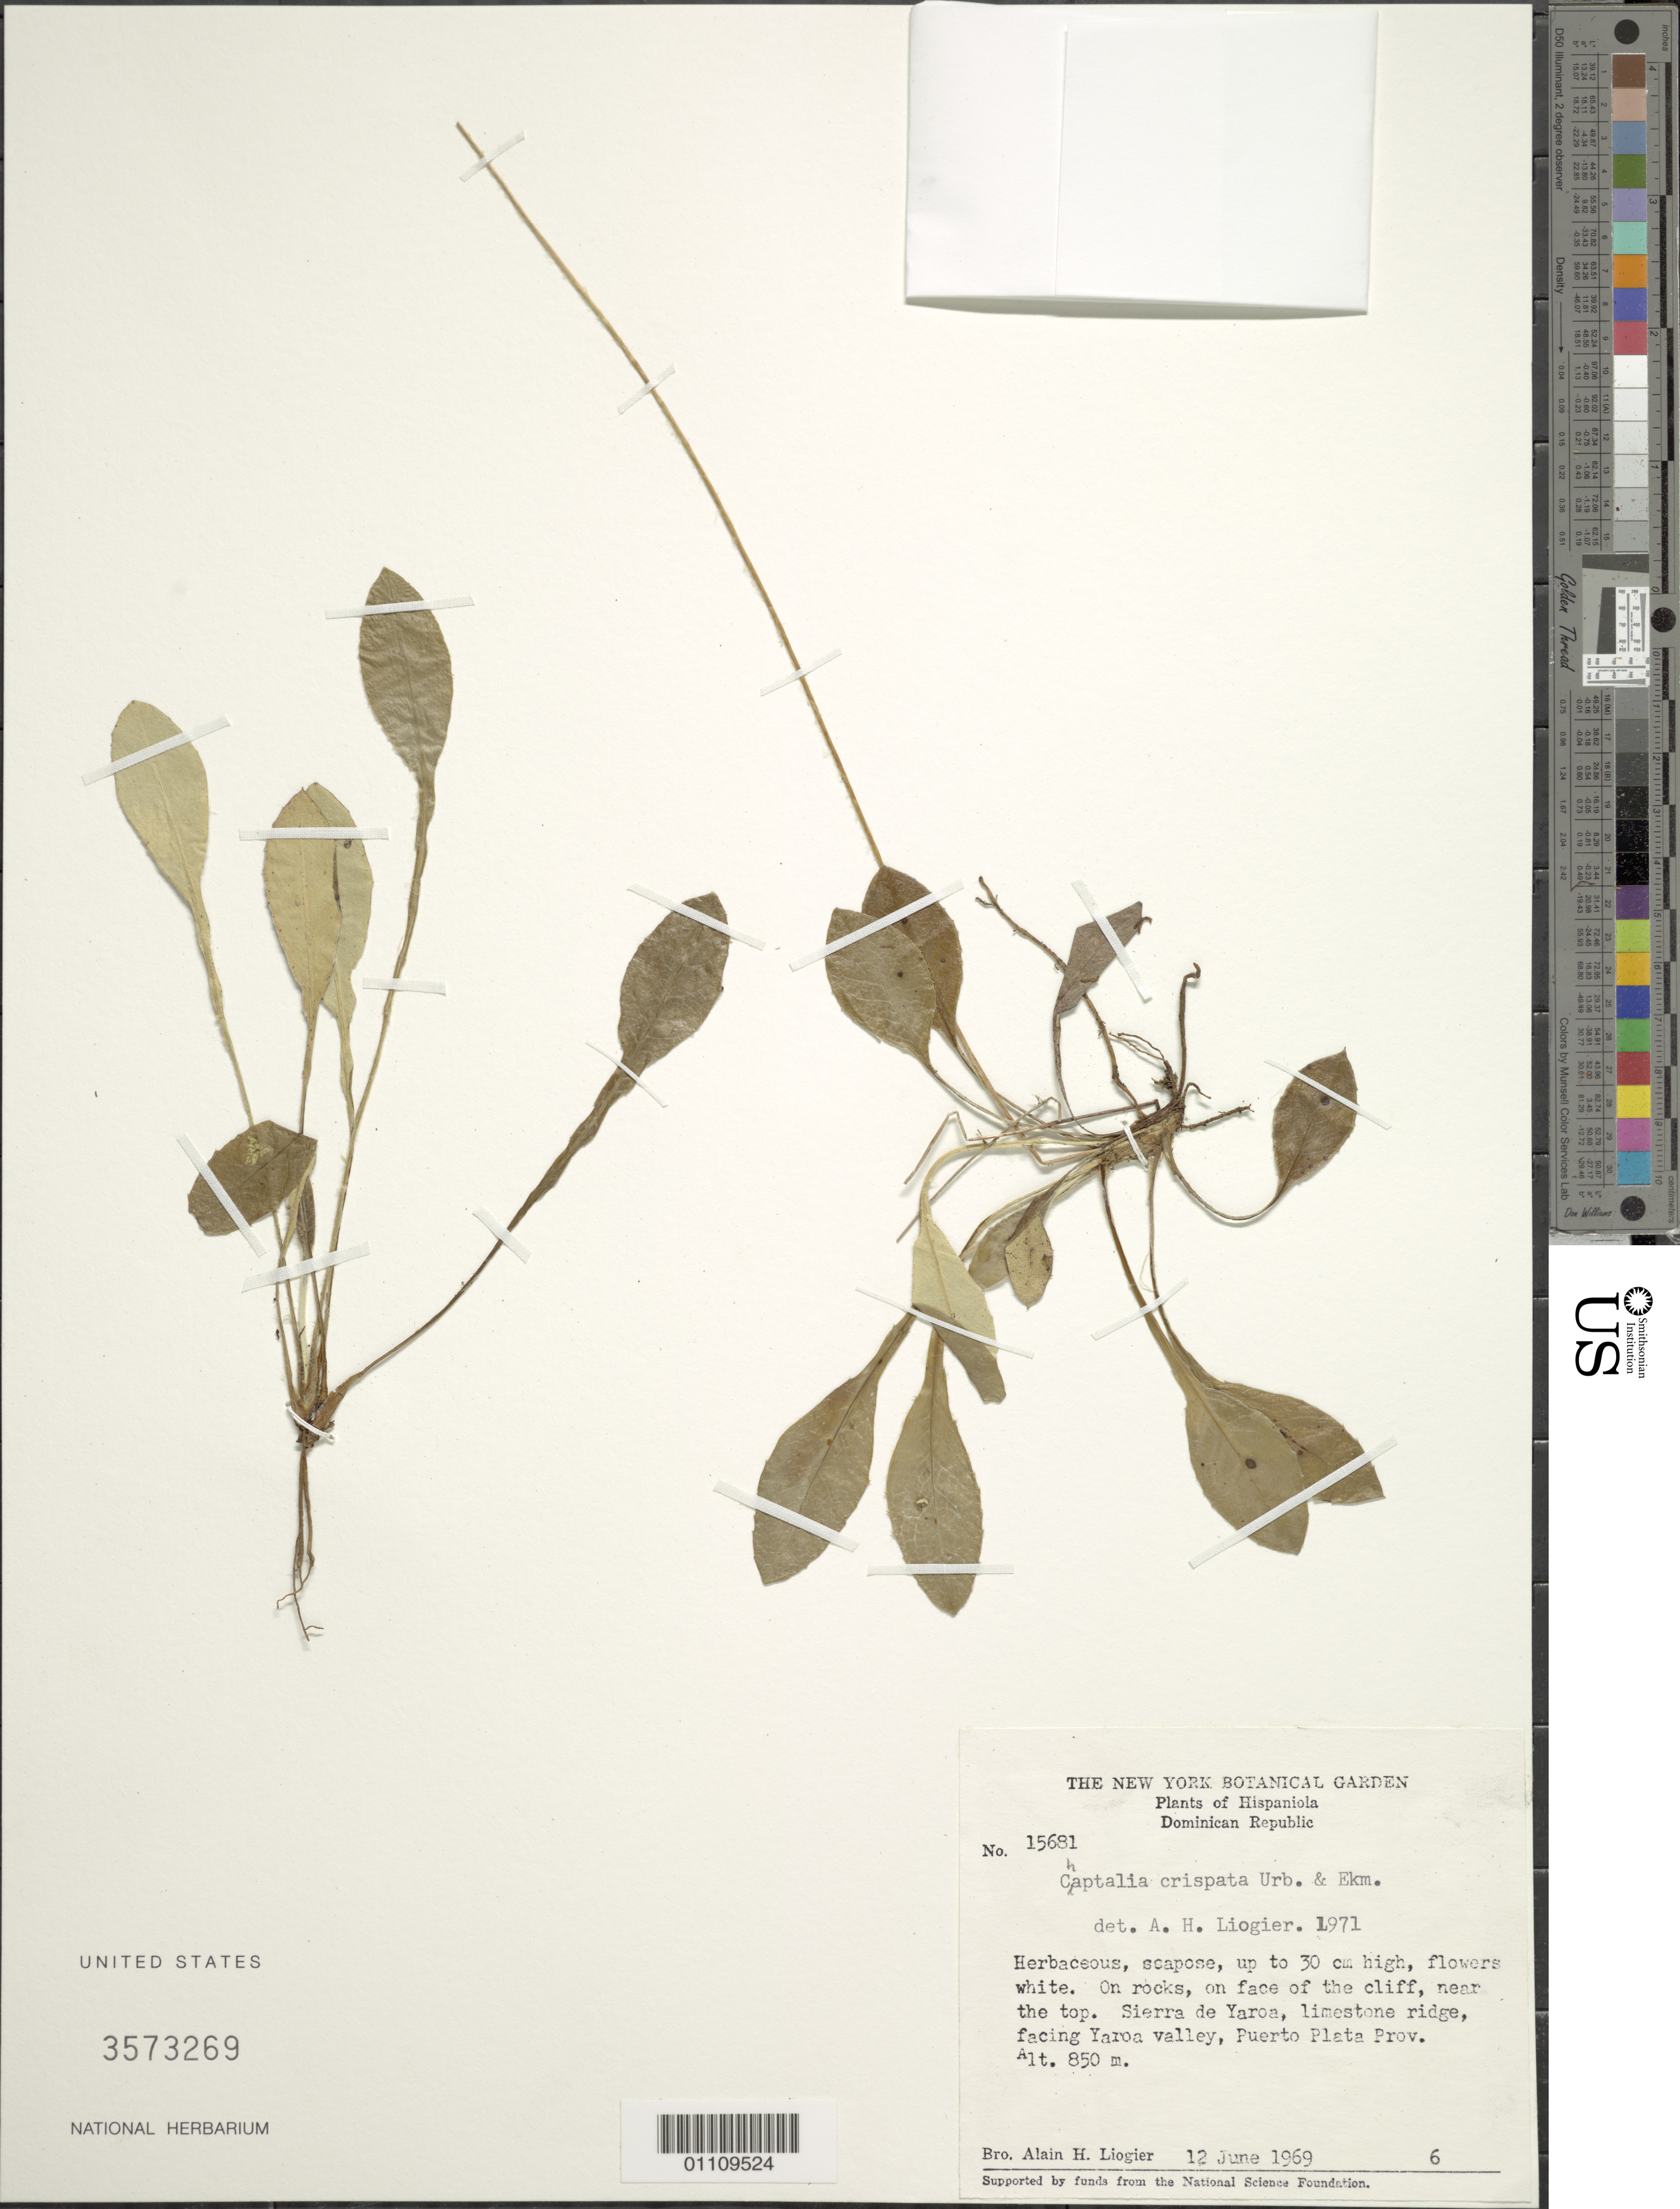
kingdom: Plantae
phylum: Tracheophyta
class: Magnoliopsida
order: Asterales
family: Asteraceae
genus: Chaptalia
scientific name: Chaptalia crispata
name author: Urb. & Ekman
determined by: Liogier, Alain H.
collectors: A. H. Liogier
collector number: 15681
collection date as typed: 12 Jun 1969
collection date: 1969-06-12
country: Dominican Republic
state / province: Puerto Plata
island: Hispaniola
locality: Sierra de Yaroa, limestone ridge facing Yaroa Valley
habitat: On rocks on face of cliff near the top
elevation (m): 850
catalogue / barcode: US 3573269